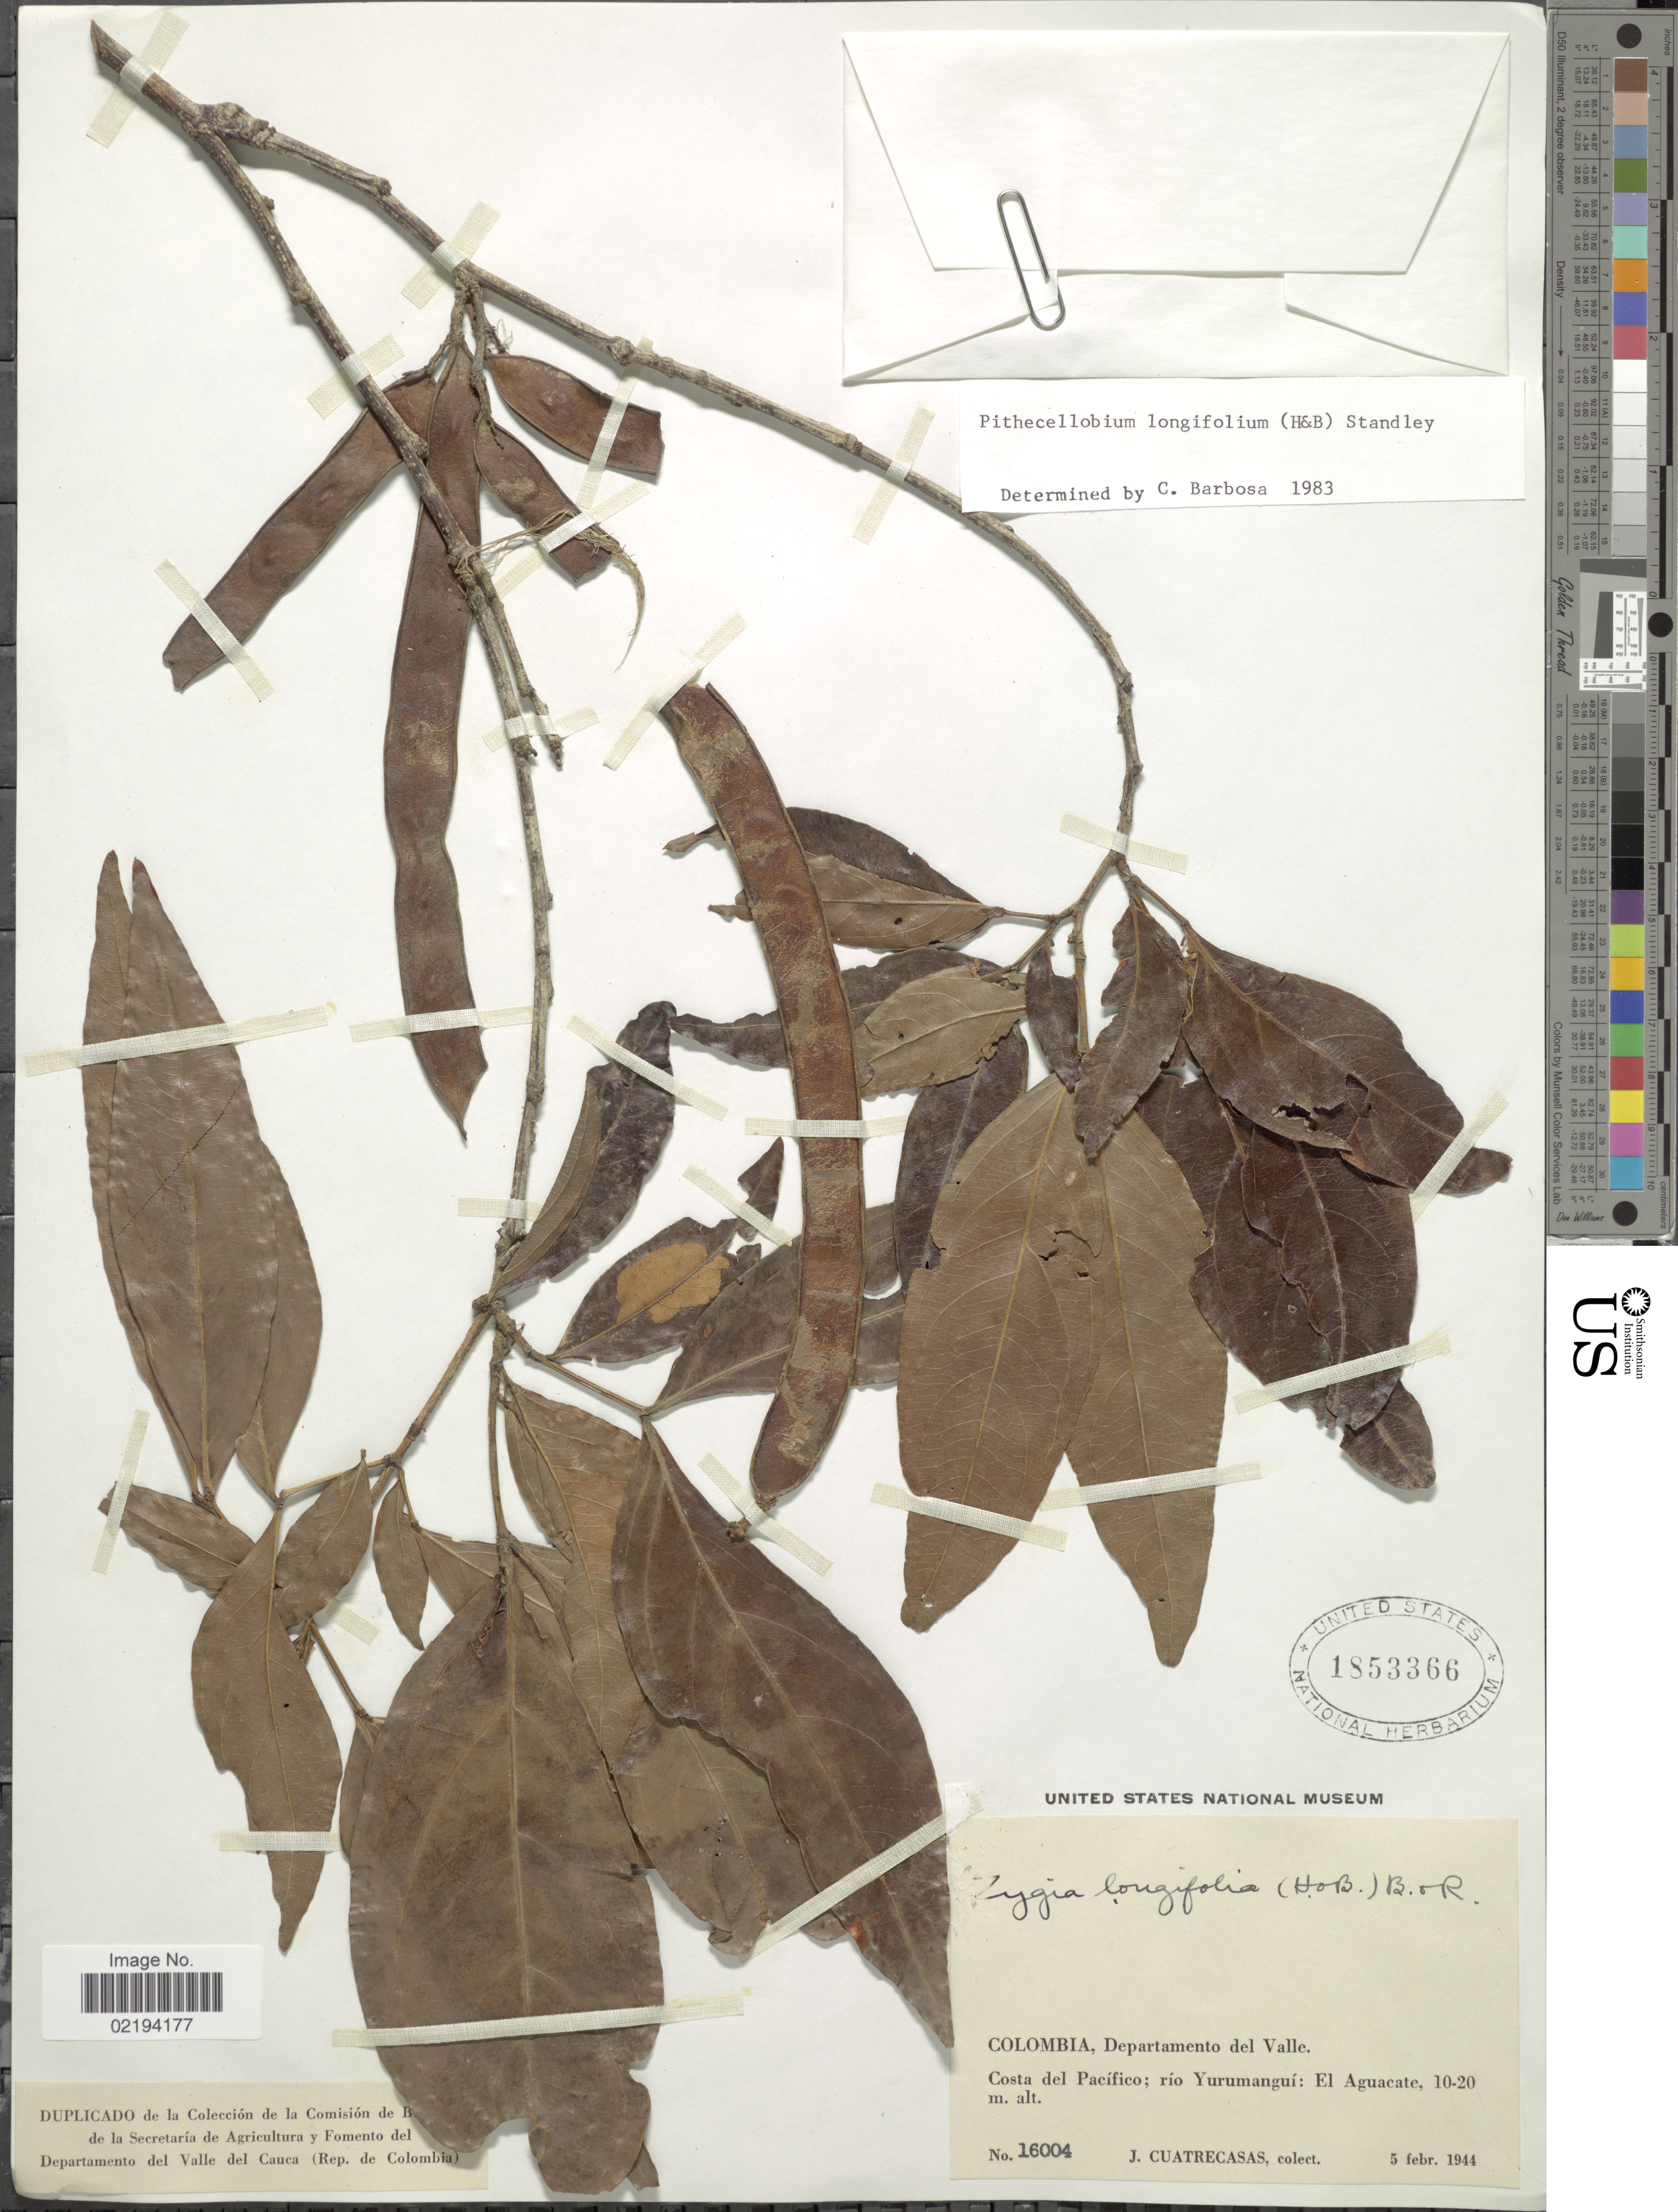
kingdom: Plantae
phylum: Tracheophyta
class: Magnoliopsida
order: Fabales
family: Fabaceae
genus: Zygia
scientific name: Zygia longifolia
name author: (Willd.) Britton & Rose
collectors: J. Cuatrecasas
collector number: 16004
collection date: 1944-02-05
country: Colombia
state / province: Valle del Cauca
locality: Departamento del Valle, Costa del Pacífico; río Yurumangú: El Aguacate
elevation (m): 10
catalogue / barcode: US 1853366